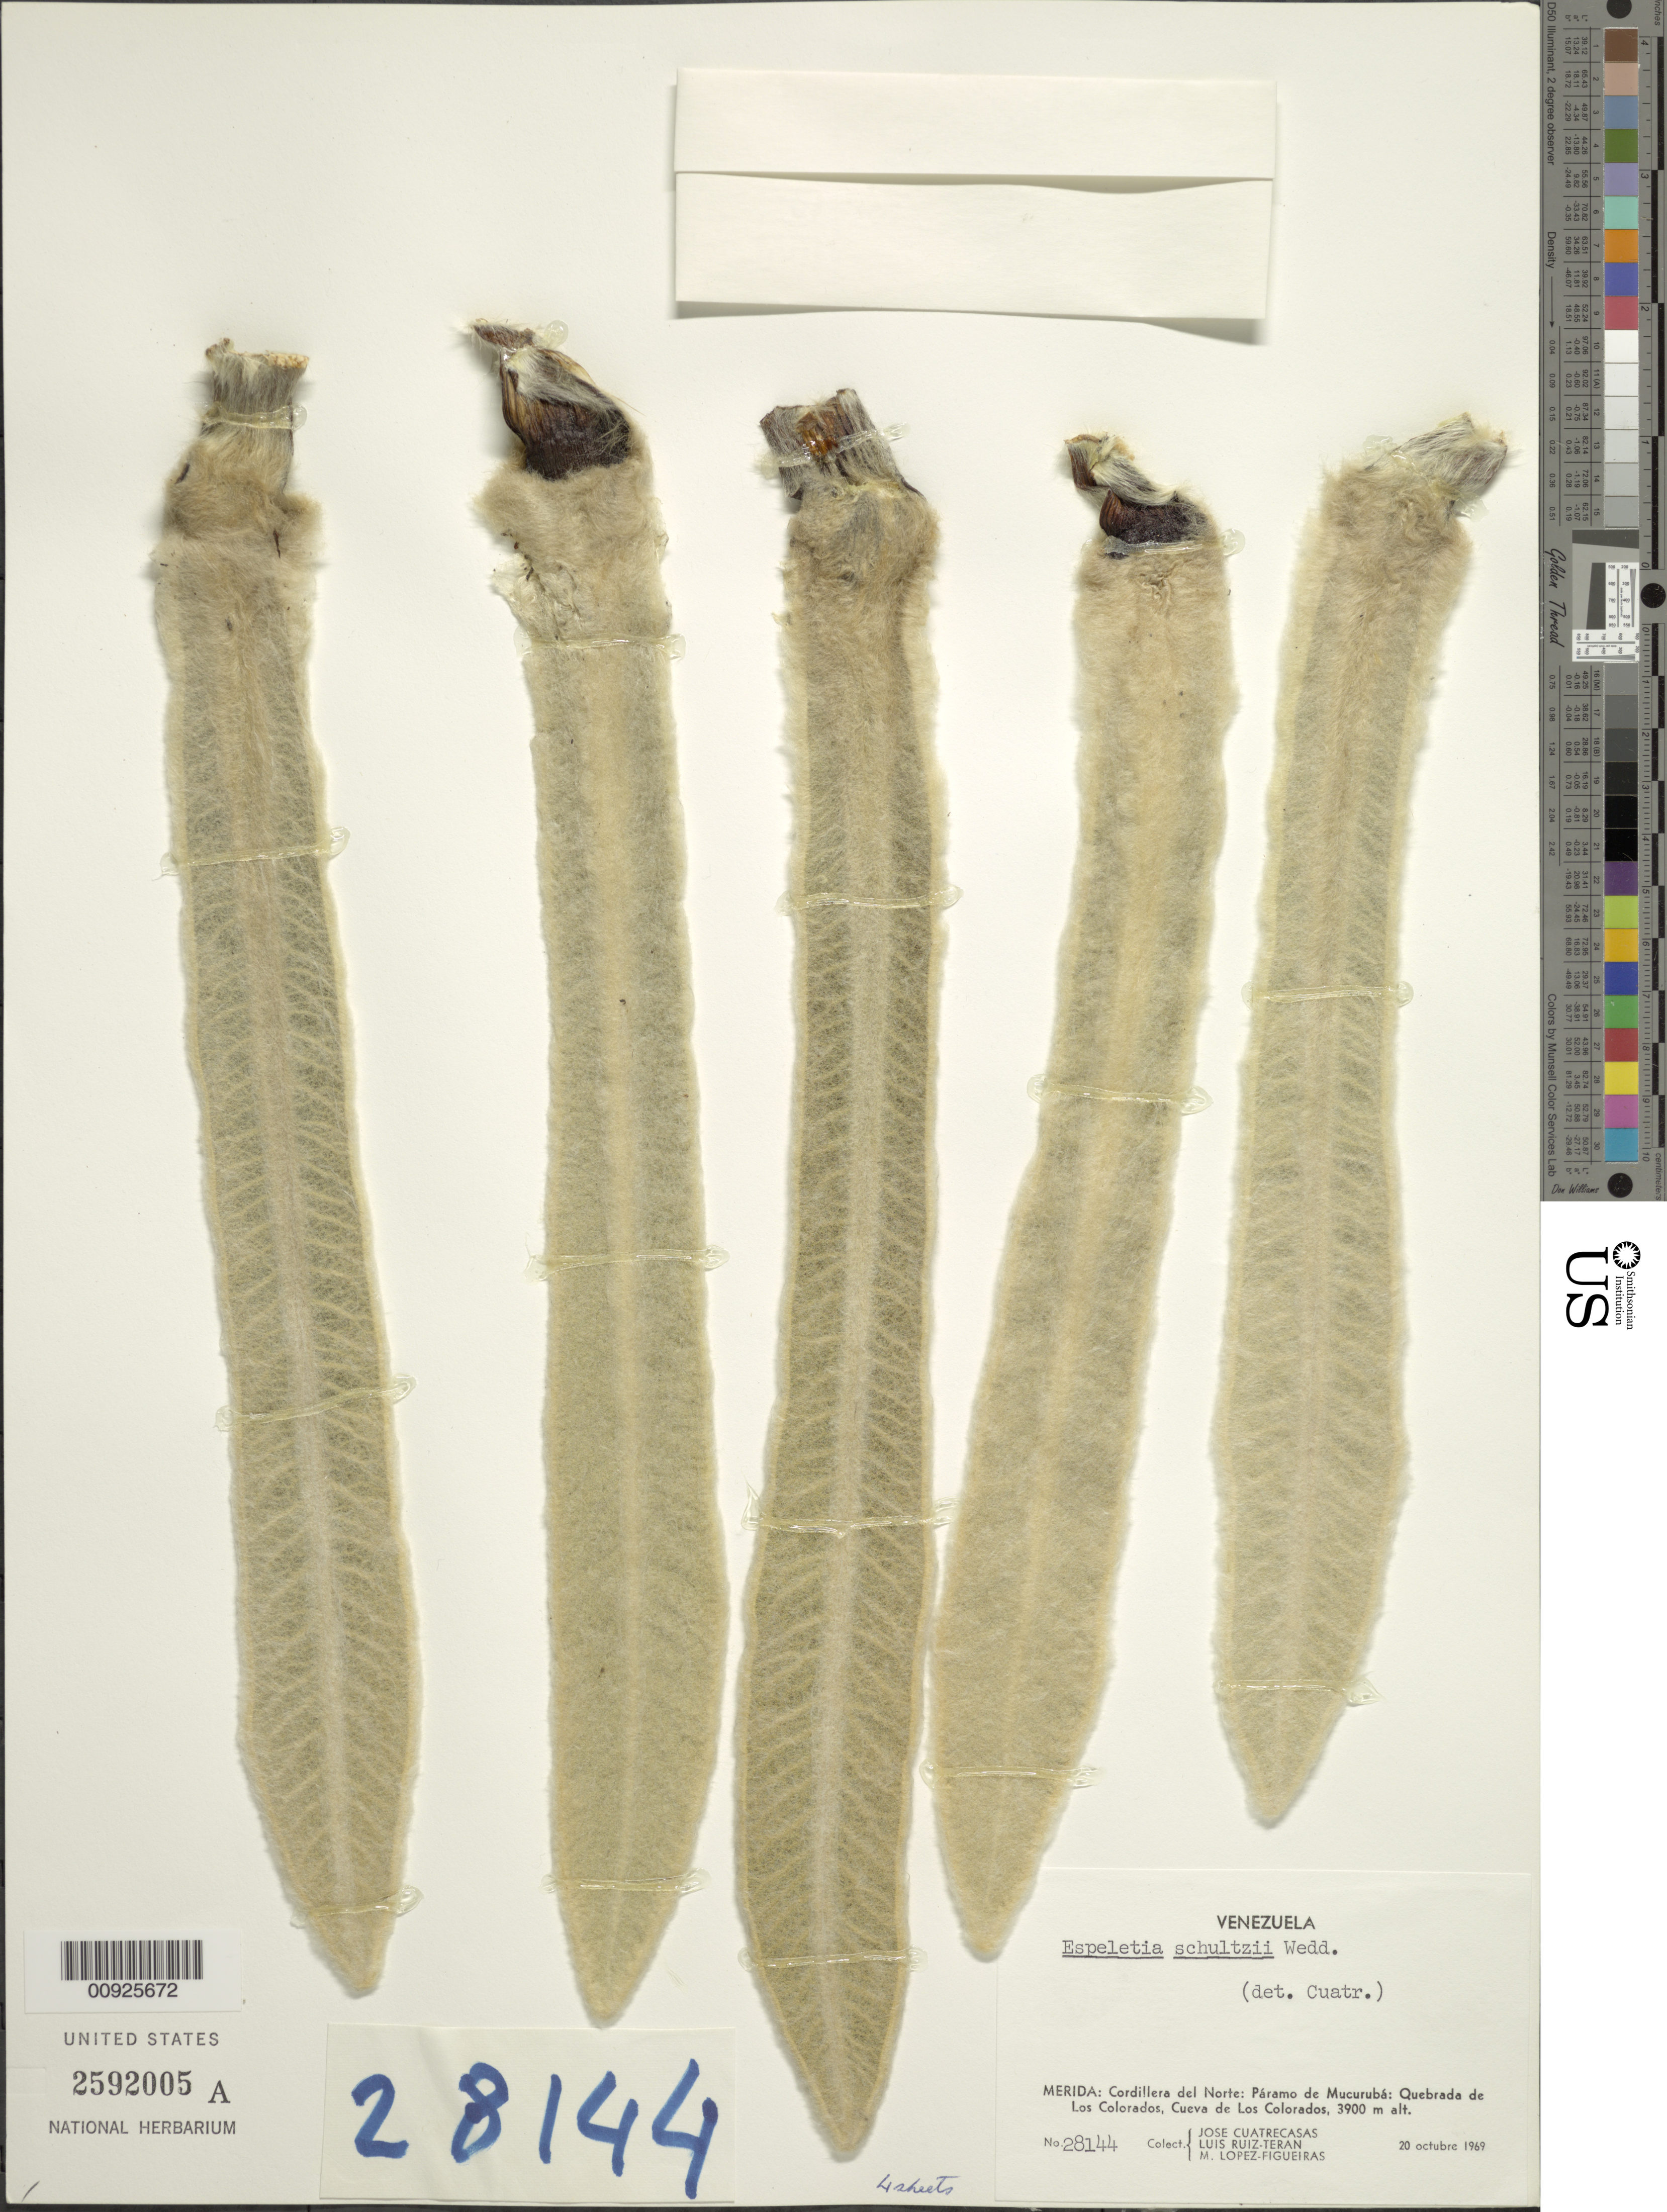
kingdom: Plantae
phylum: Tracheophyta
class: Magnoliopsida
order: Asterales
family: Asteraceae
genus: Espeletia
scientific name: Espeletia schultzii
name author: Wedd.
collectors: J. Cuatrecasas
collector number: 28144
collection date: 1969-10-20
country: Venezuela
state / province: Mérida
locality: P. de Mucurubá. Cordillera del Norte, Páramo de Mucuruba. Quebrada de Los Colorados, Cueva de Los Colorados.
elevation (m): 3900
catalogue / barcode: US 2592005A